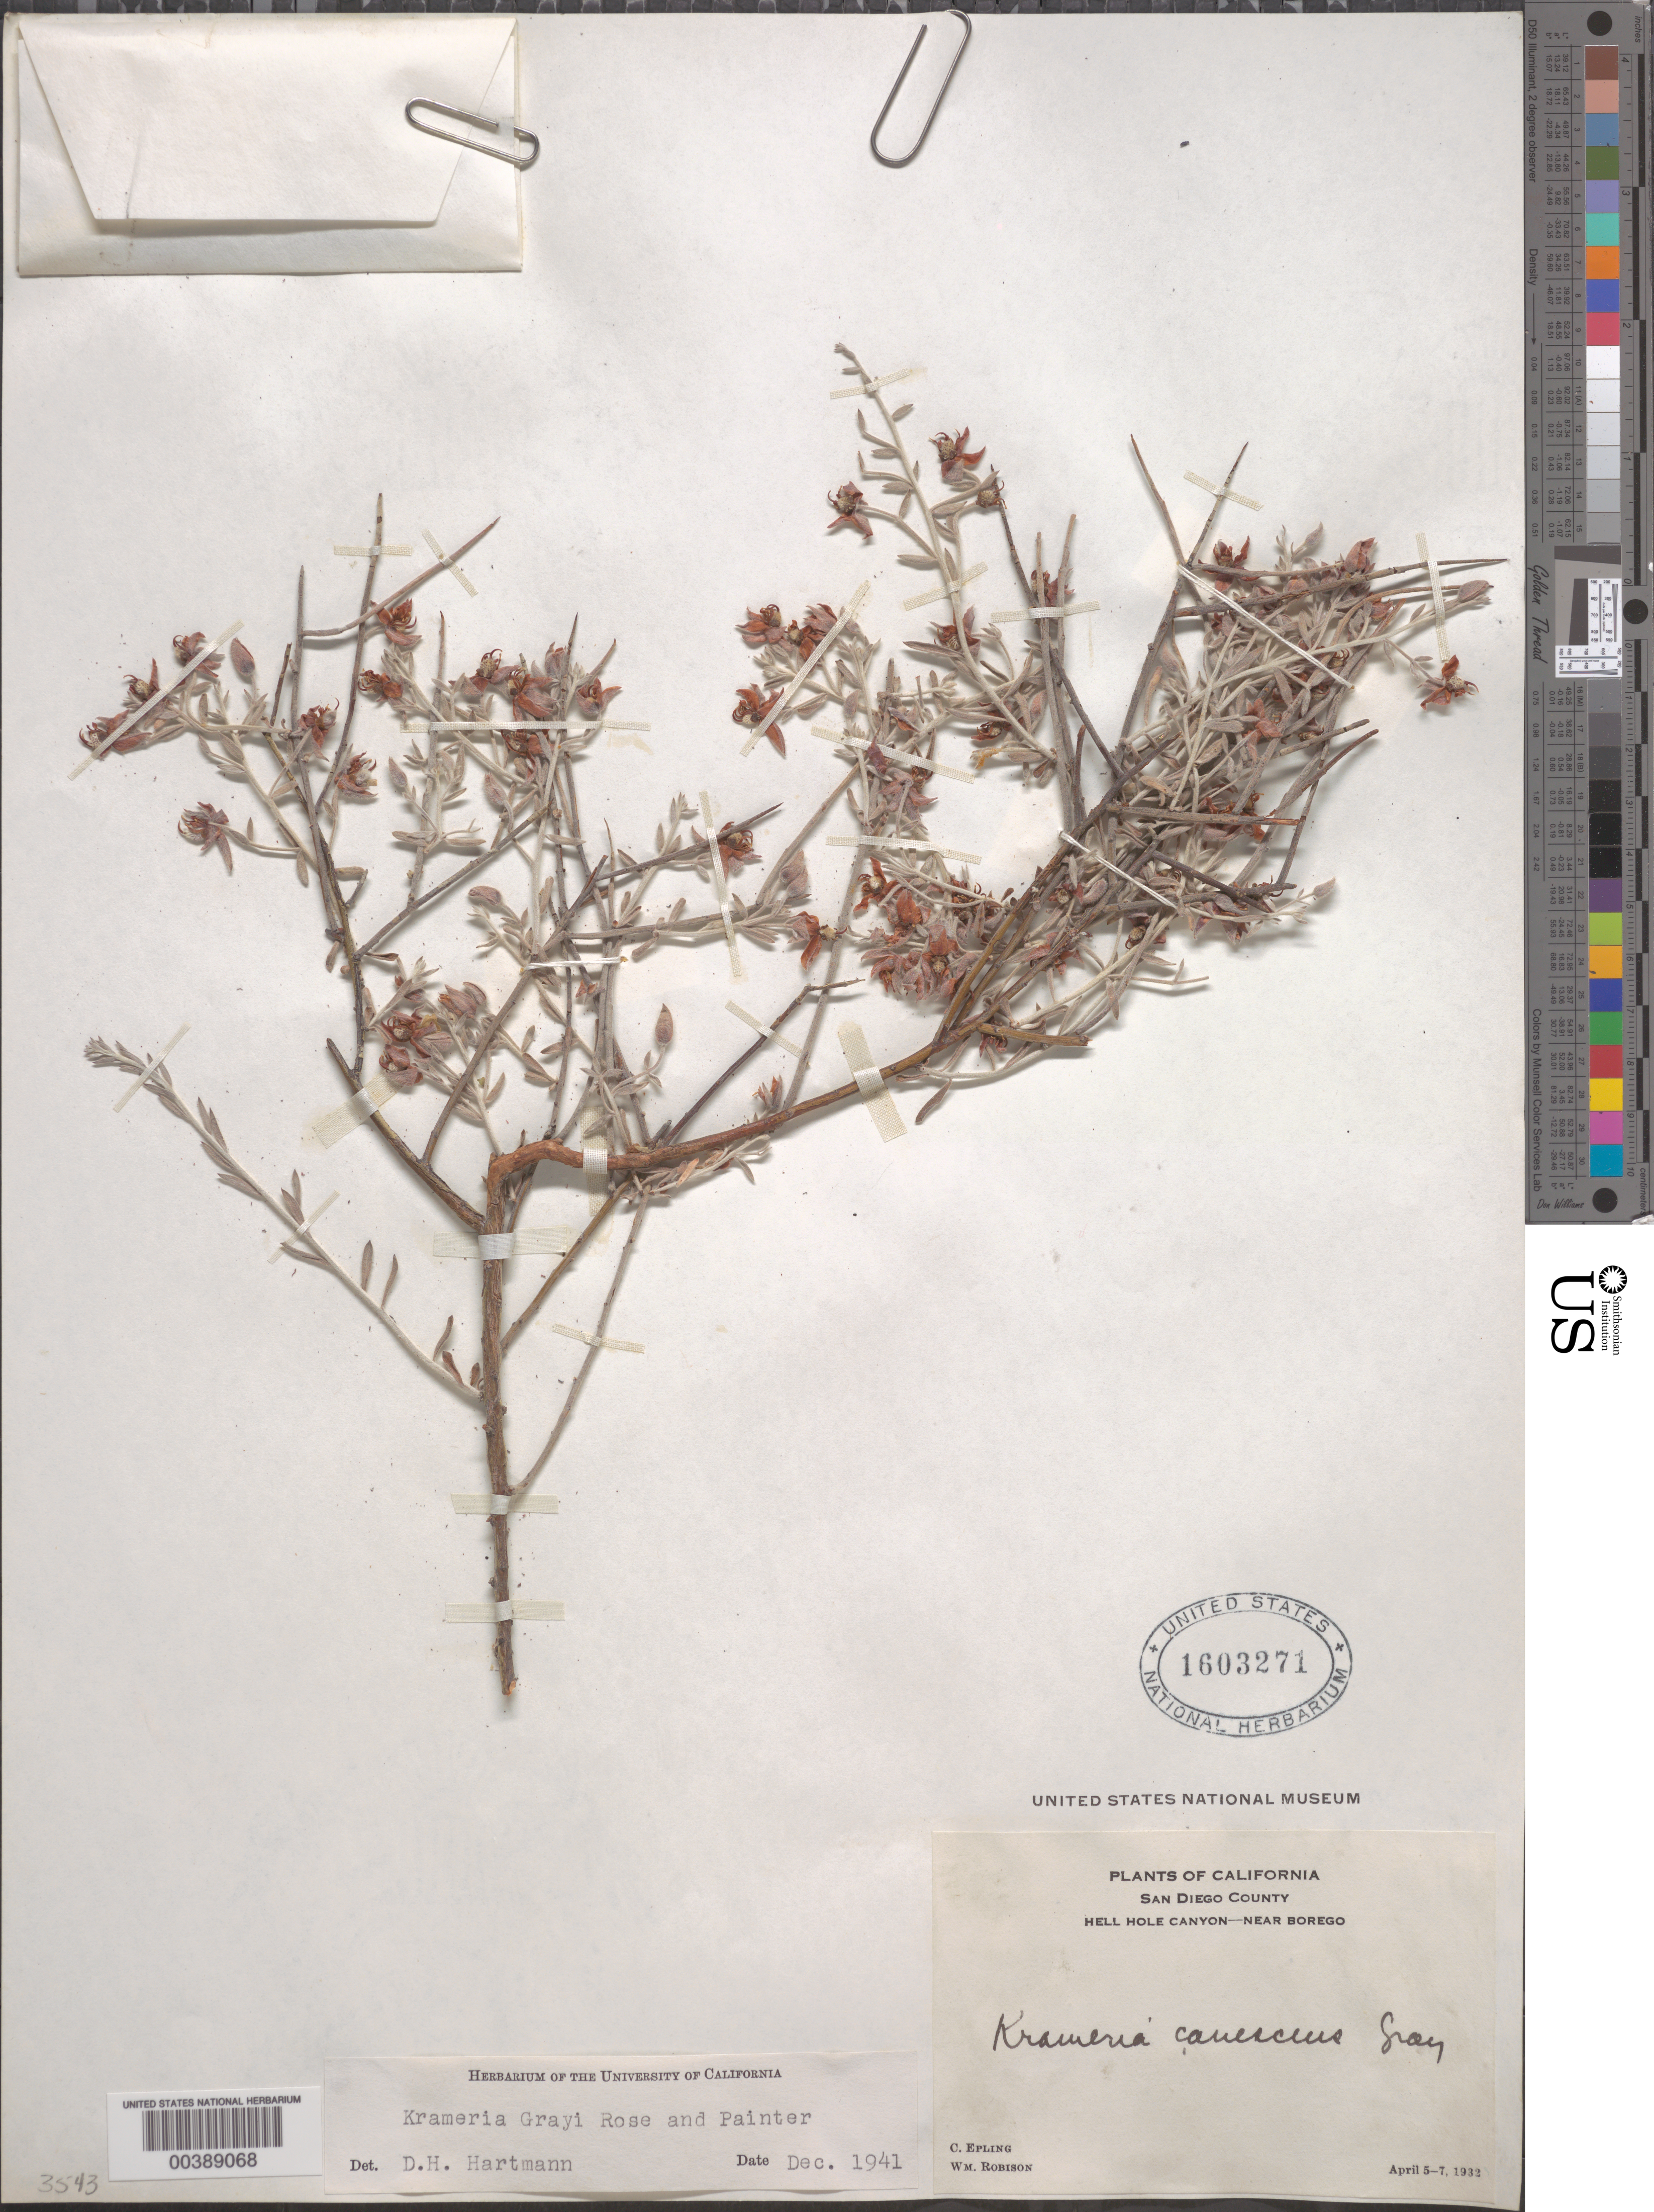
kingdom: Plantae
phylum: Tracheophyta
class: Magnoliopsida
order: Zygophyllales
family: Krameriaceae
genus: Krameria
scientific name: Krameria grayi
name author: Rose & J.H. Painter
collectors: C. C. Epling & W. Robison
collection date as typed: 05 Apr 1932 to 07 Apr 1932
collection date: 1932-04-05/1932-04-07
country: United States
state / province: California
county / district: San Diego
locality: Hell hole canyon, near borego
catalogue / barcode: US 1603271